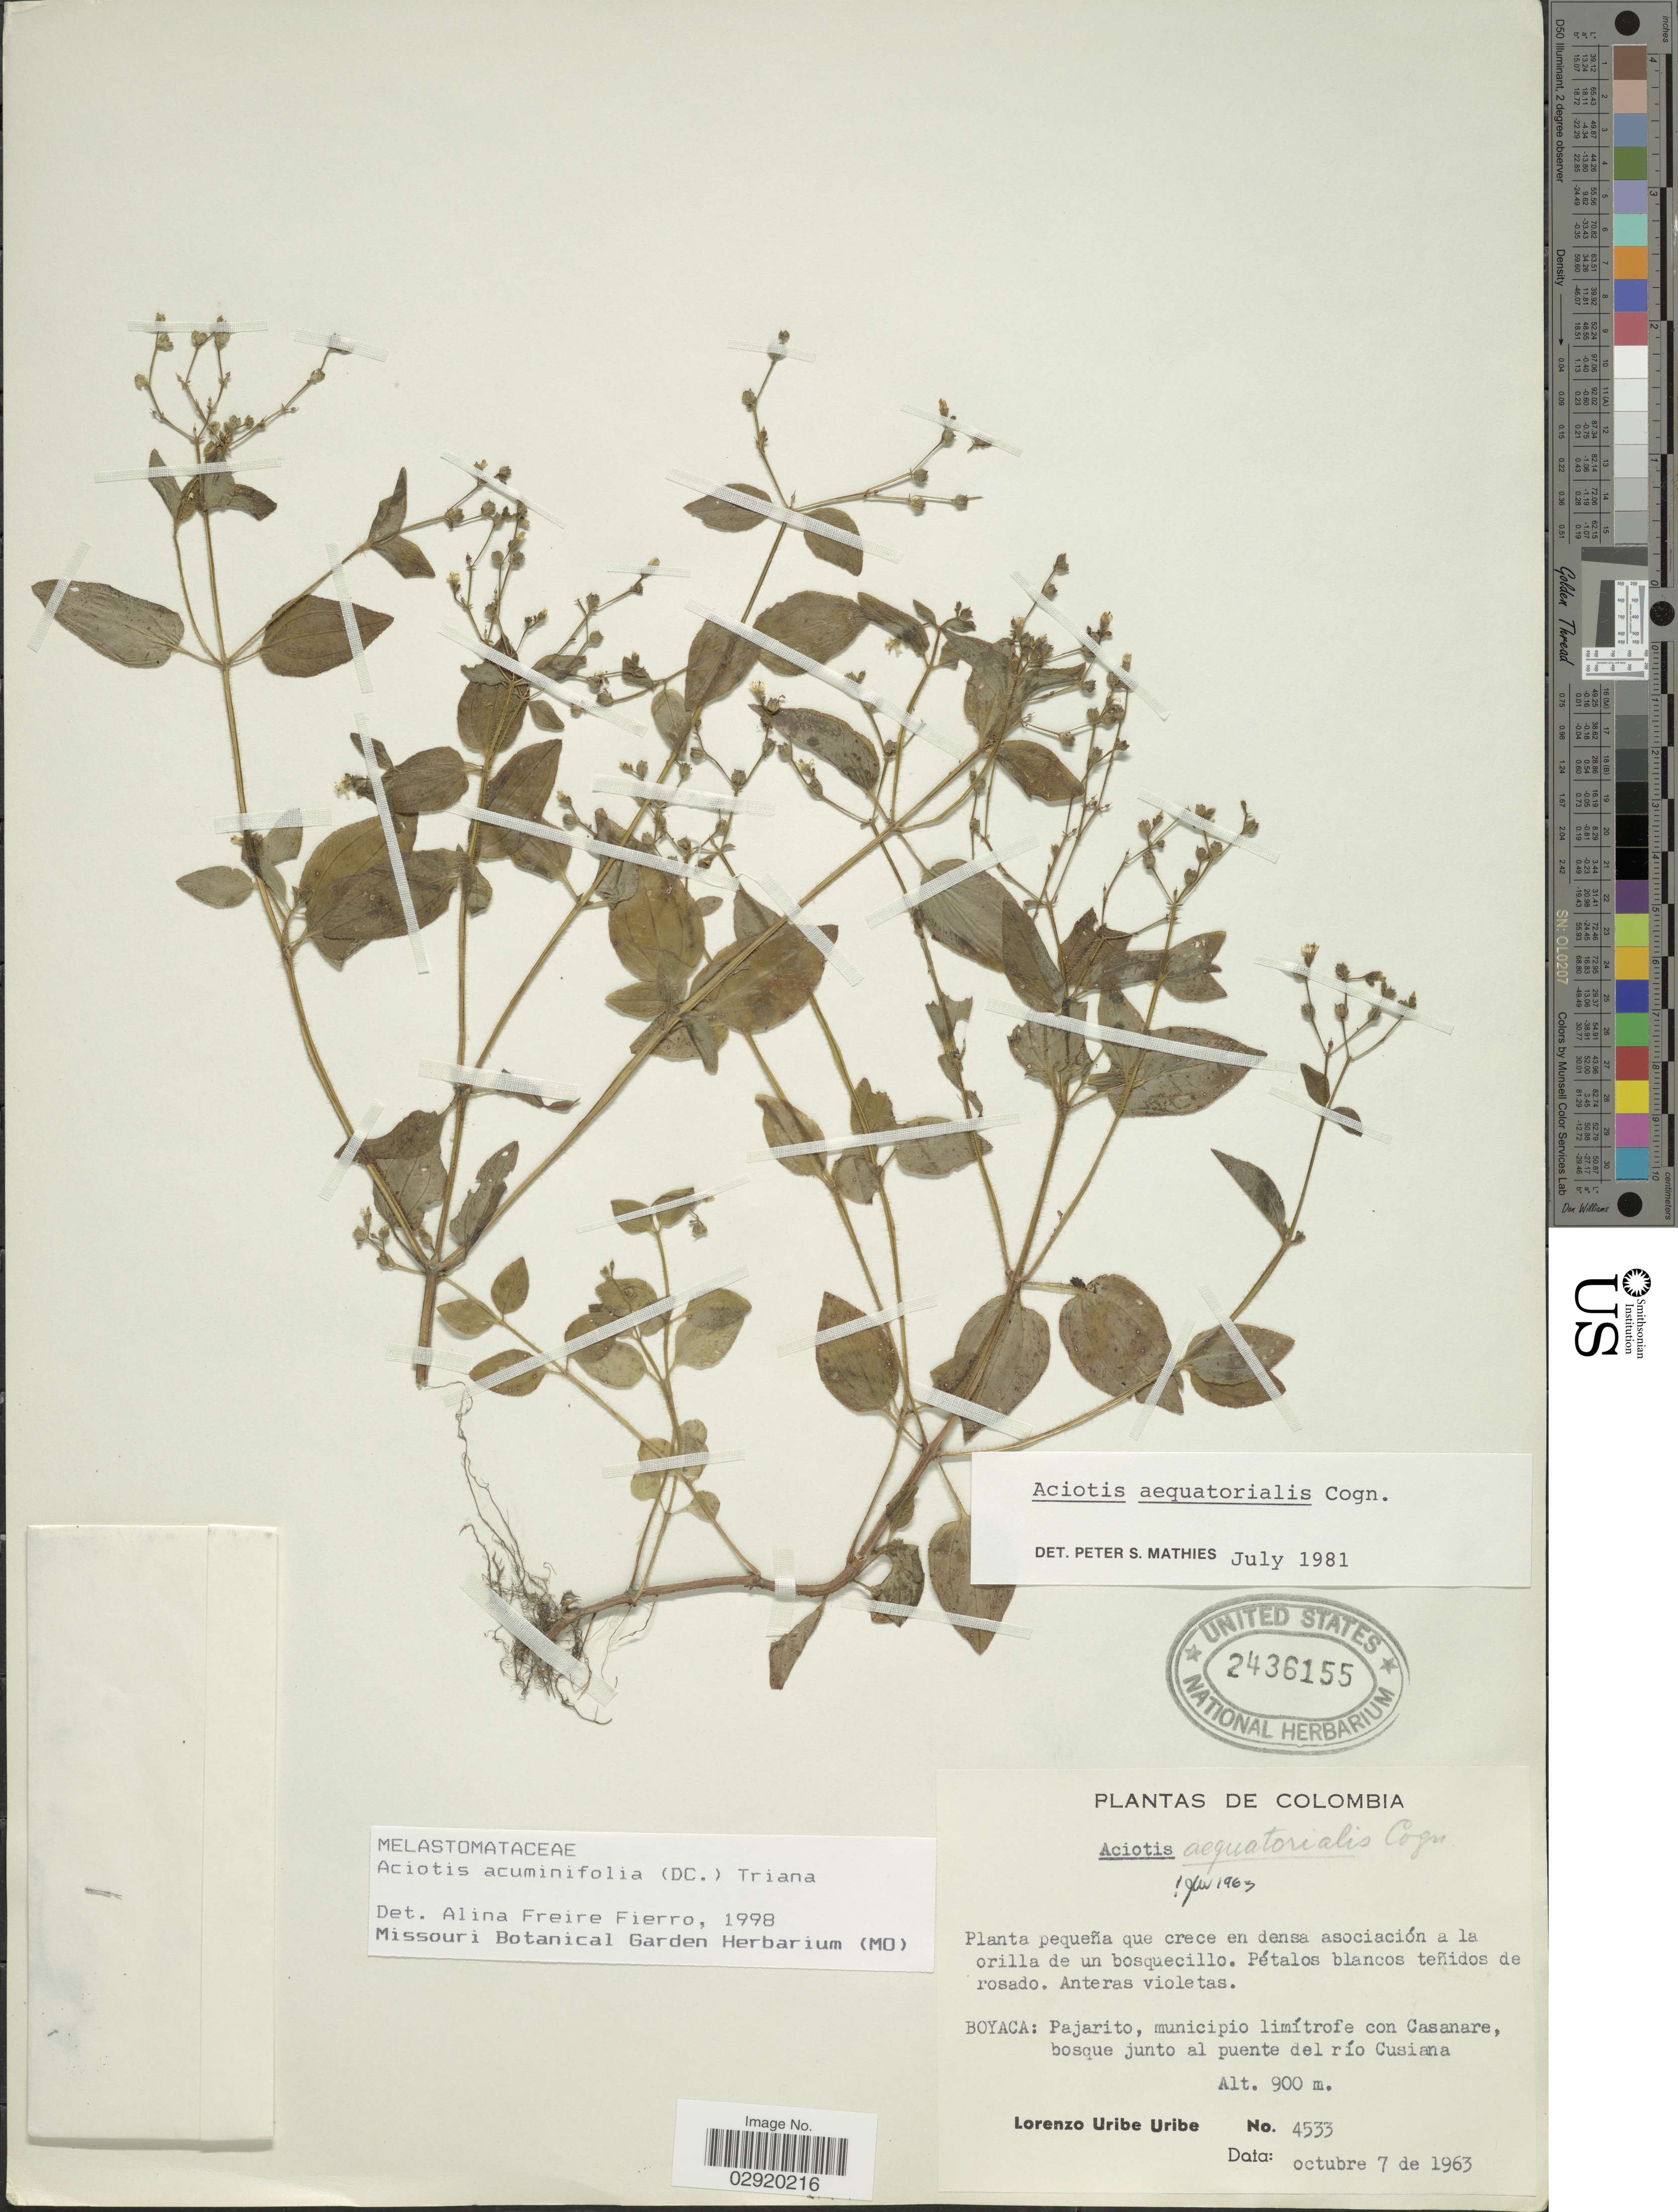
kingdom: Plantae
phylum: Tracheophyta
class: Magnoliopsida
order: Myrtales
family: Melastomataceae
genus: Aciotis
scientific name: Aciotis acuminifolia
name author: (Mart. ex DC.) Triana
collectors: L. Uribe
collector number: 4533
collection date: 1963-10-07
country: Colombia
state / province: Boyacá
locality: Pajarito, municipio limítrofe con Casanare, bosque junto al puente del río Cusiana.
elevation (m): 900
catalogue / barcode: US 2436155